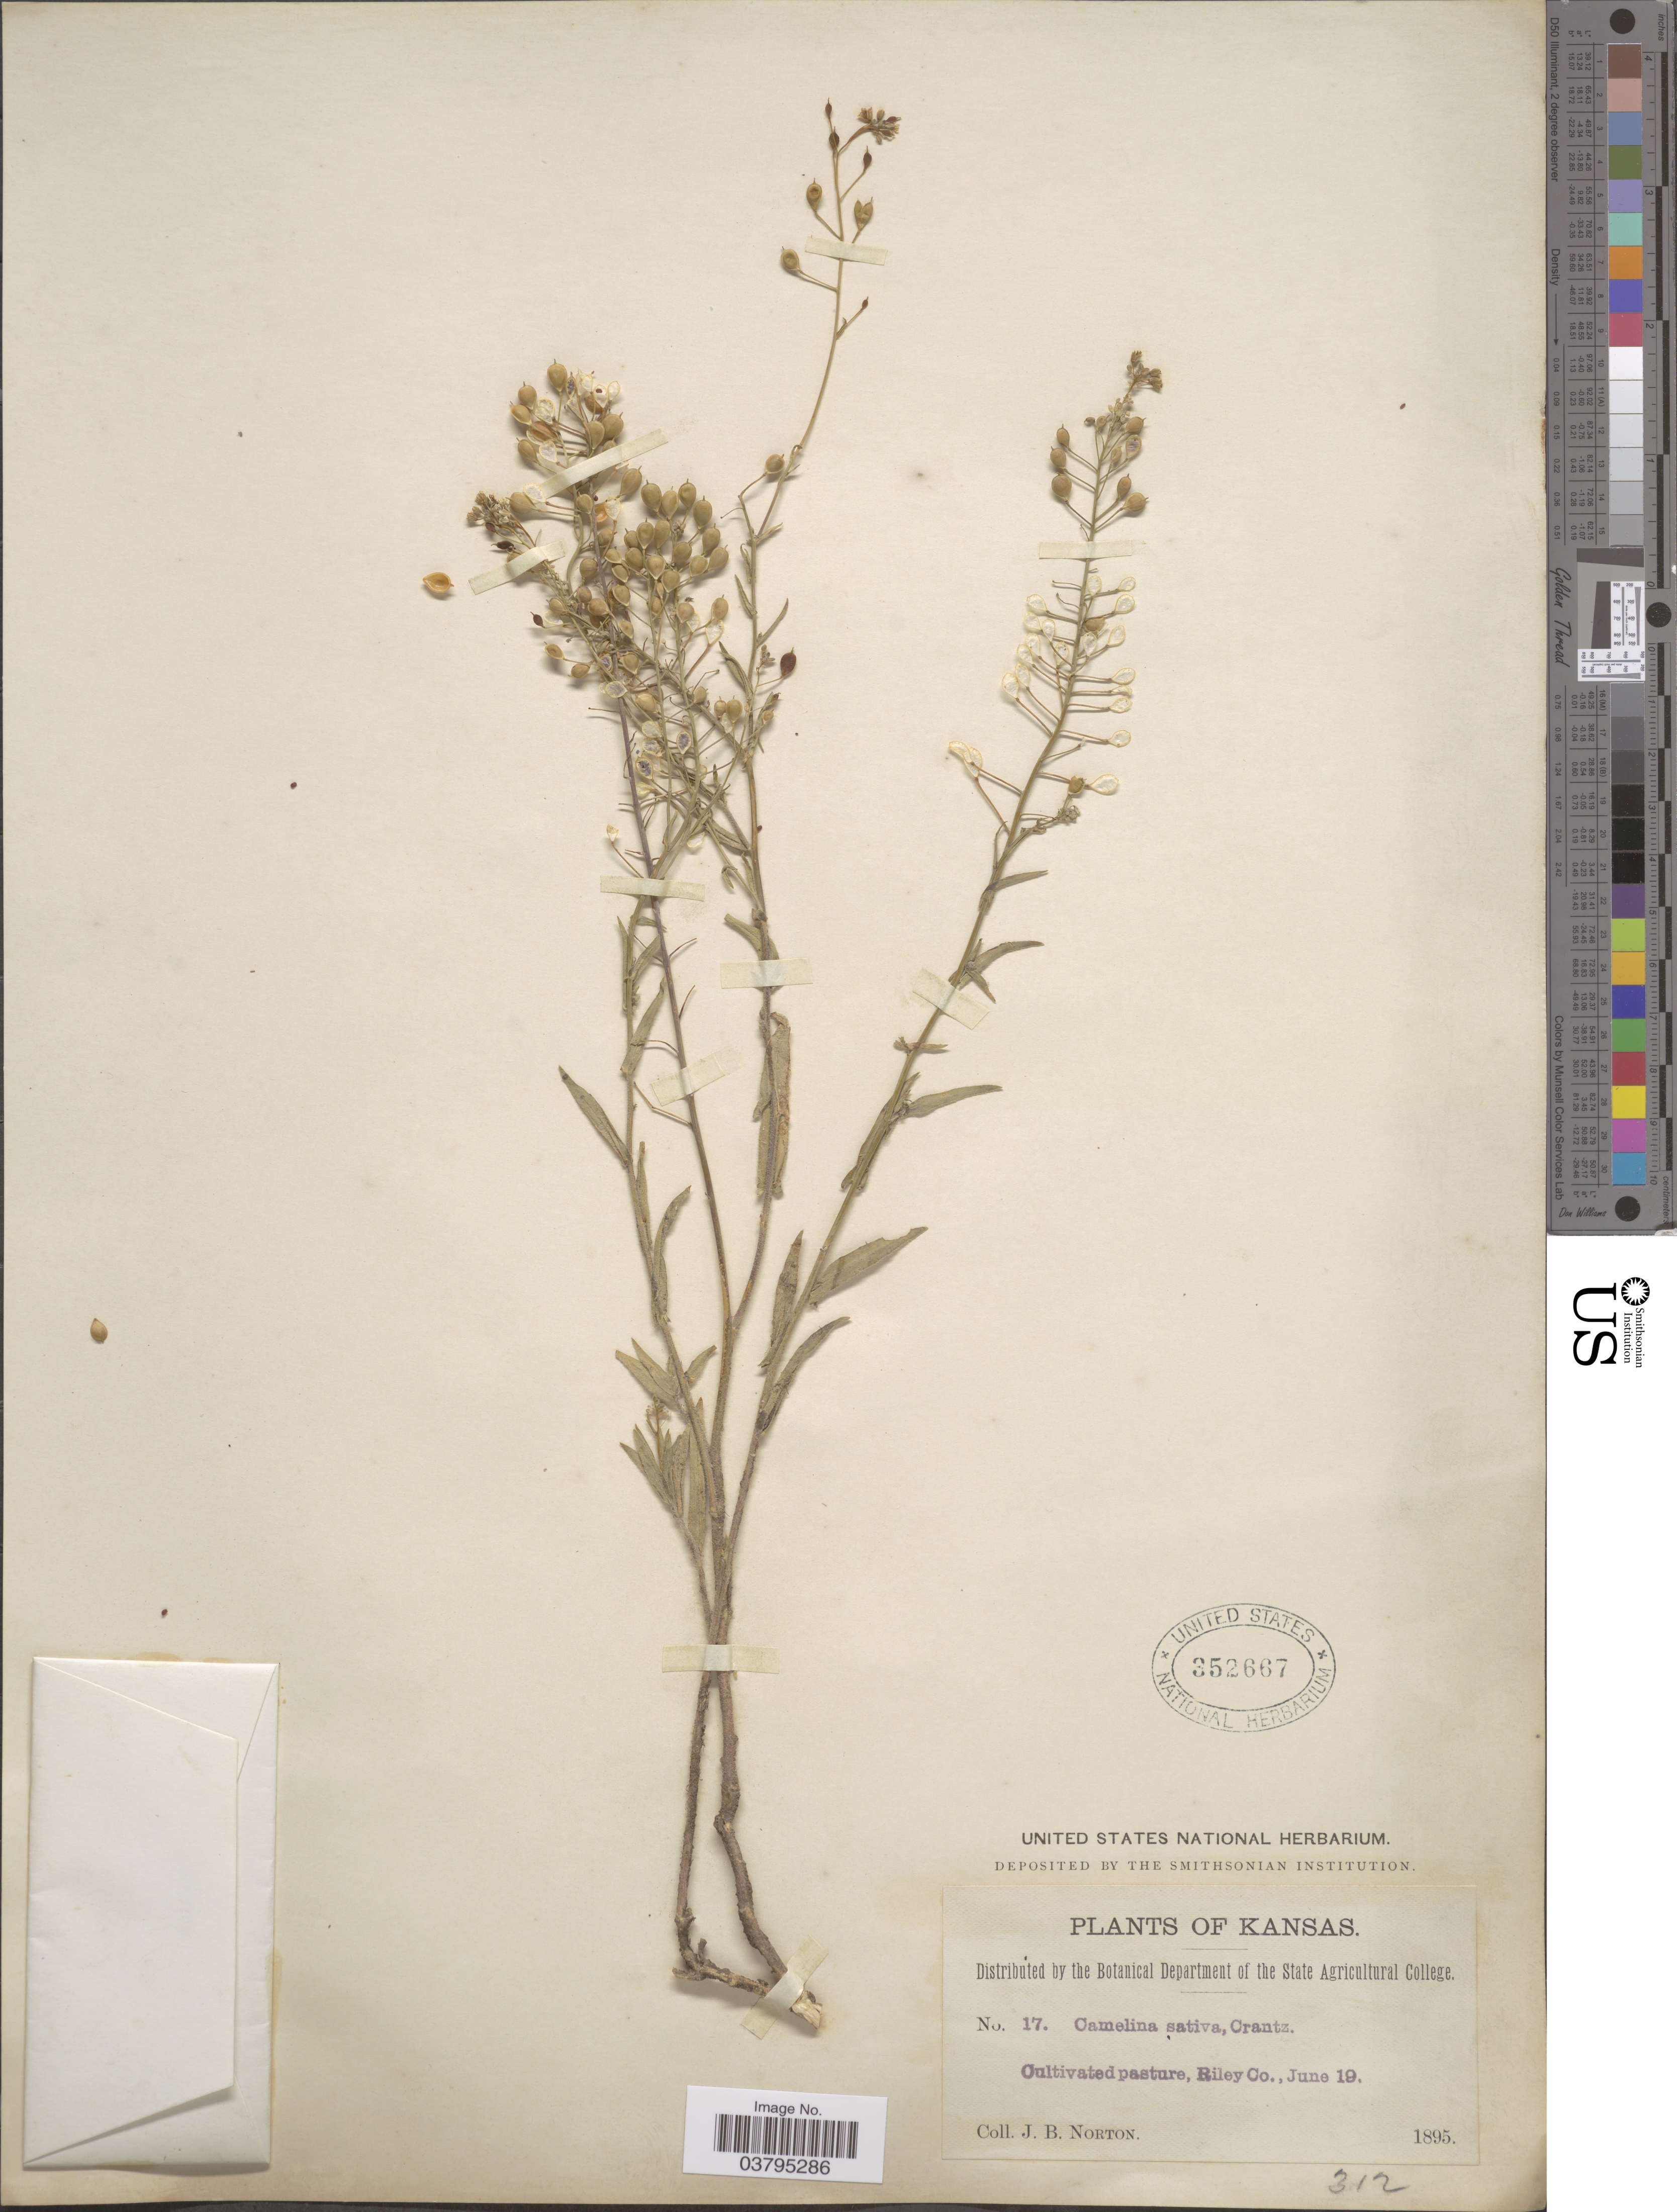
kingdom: Plantae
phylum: Tracheophyta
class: Magnoliopsida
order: Brassicales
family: Brassicaceae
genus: Camelina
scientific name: Camelina microcarpa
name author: DC.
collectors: J. B. Norton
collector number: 17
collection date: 1895-06-19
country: United States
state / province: Kansas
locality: Cultivated pasture, Riley Co.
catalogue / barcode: US 352667